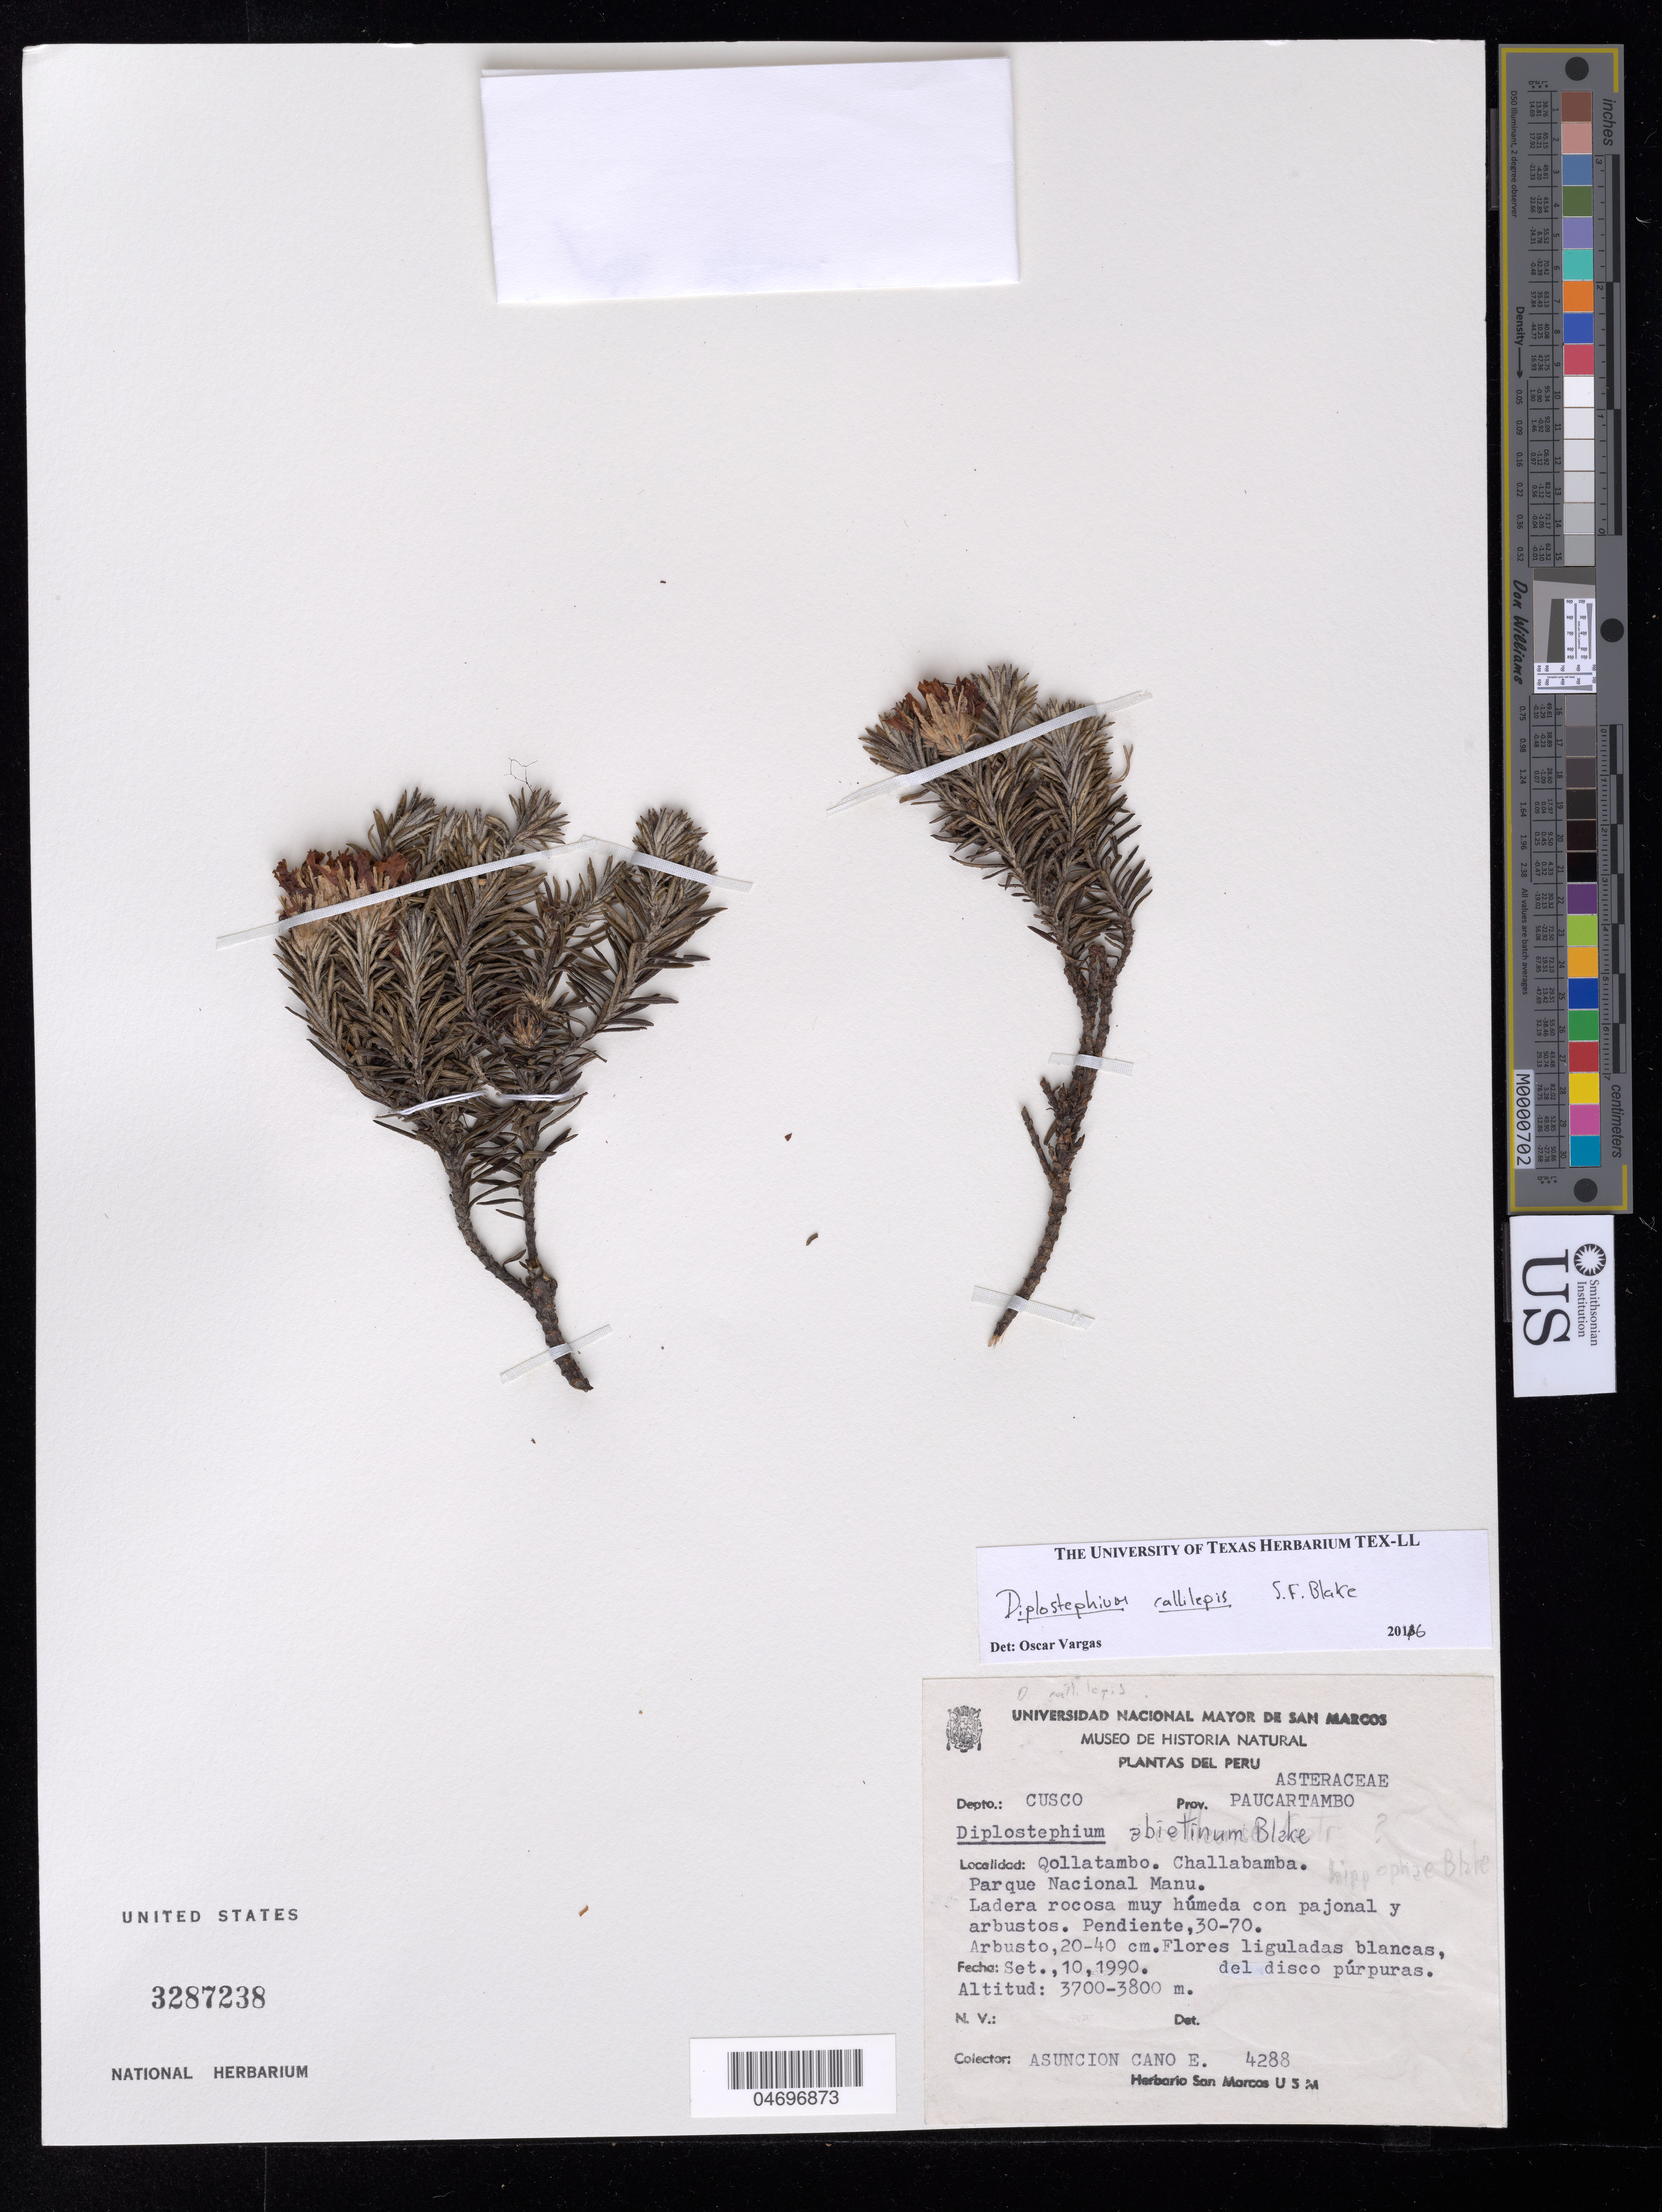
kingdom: Plantae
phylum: Tracheophyta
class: Magnoliopsida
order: Asterales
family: Asteraceae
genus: Diplostephium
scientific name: Diplostephium callilepis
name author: S.F. Blake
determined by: Vargas, Oscar M.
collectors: A. Cano E.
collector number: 4288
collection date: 1990-09-10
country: Peru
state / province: Cusco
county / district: Paucartambo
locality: Qollatambo, Challabamba; Parque Nacional Manu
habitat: Ladera rocosa muy humeda con pajonal y arbustos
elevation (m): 3700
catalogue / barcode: US 3287238